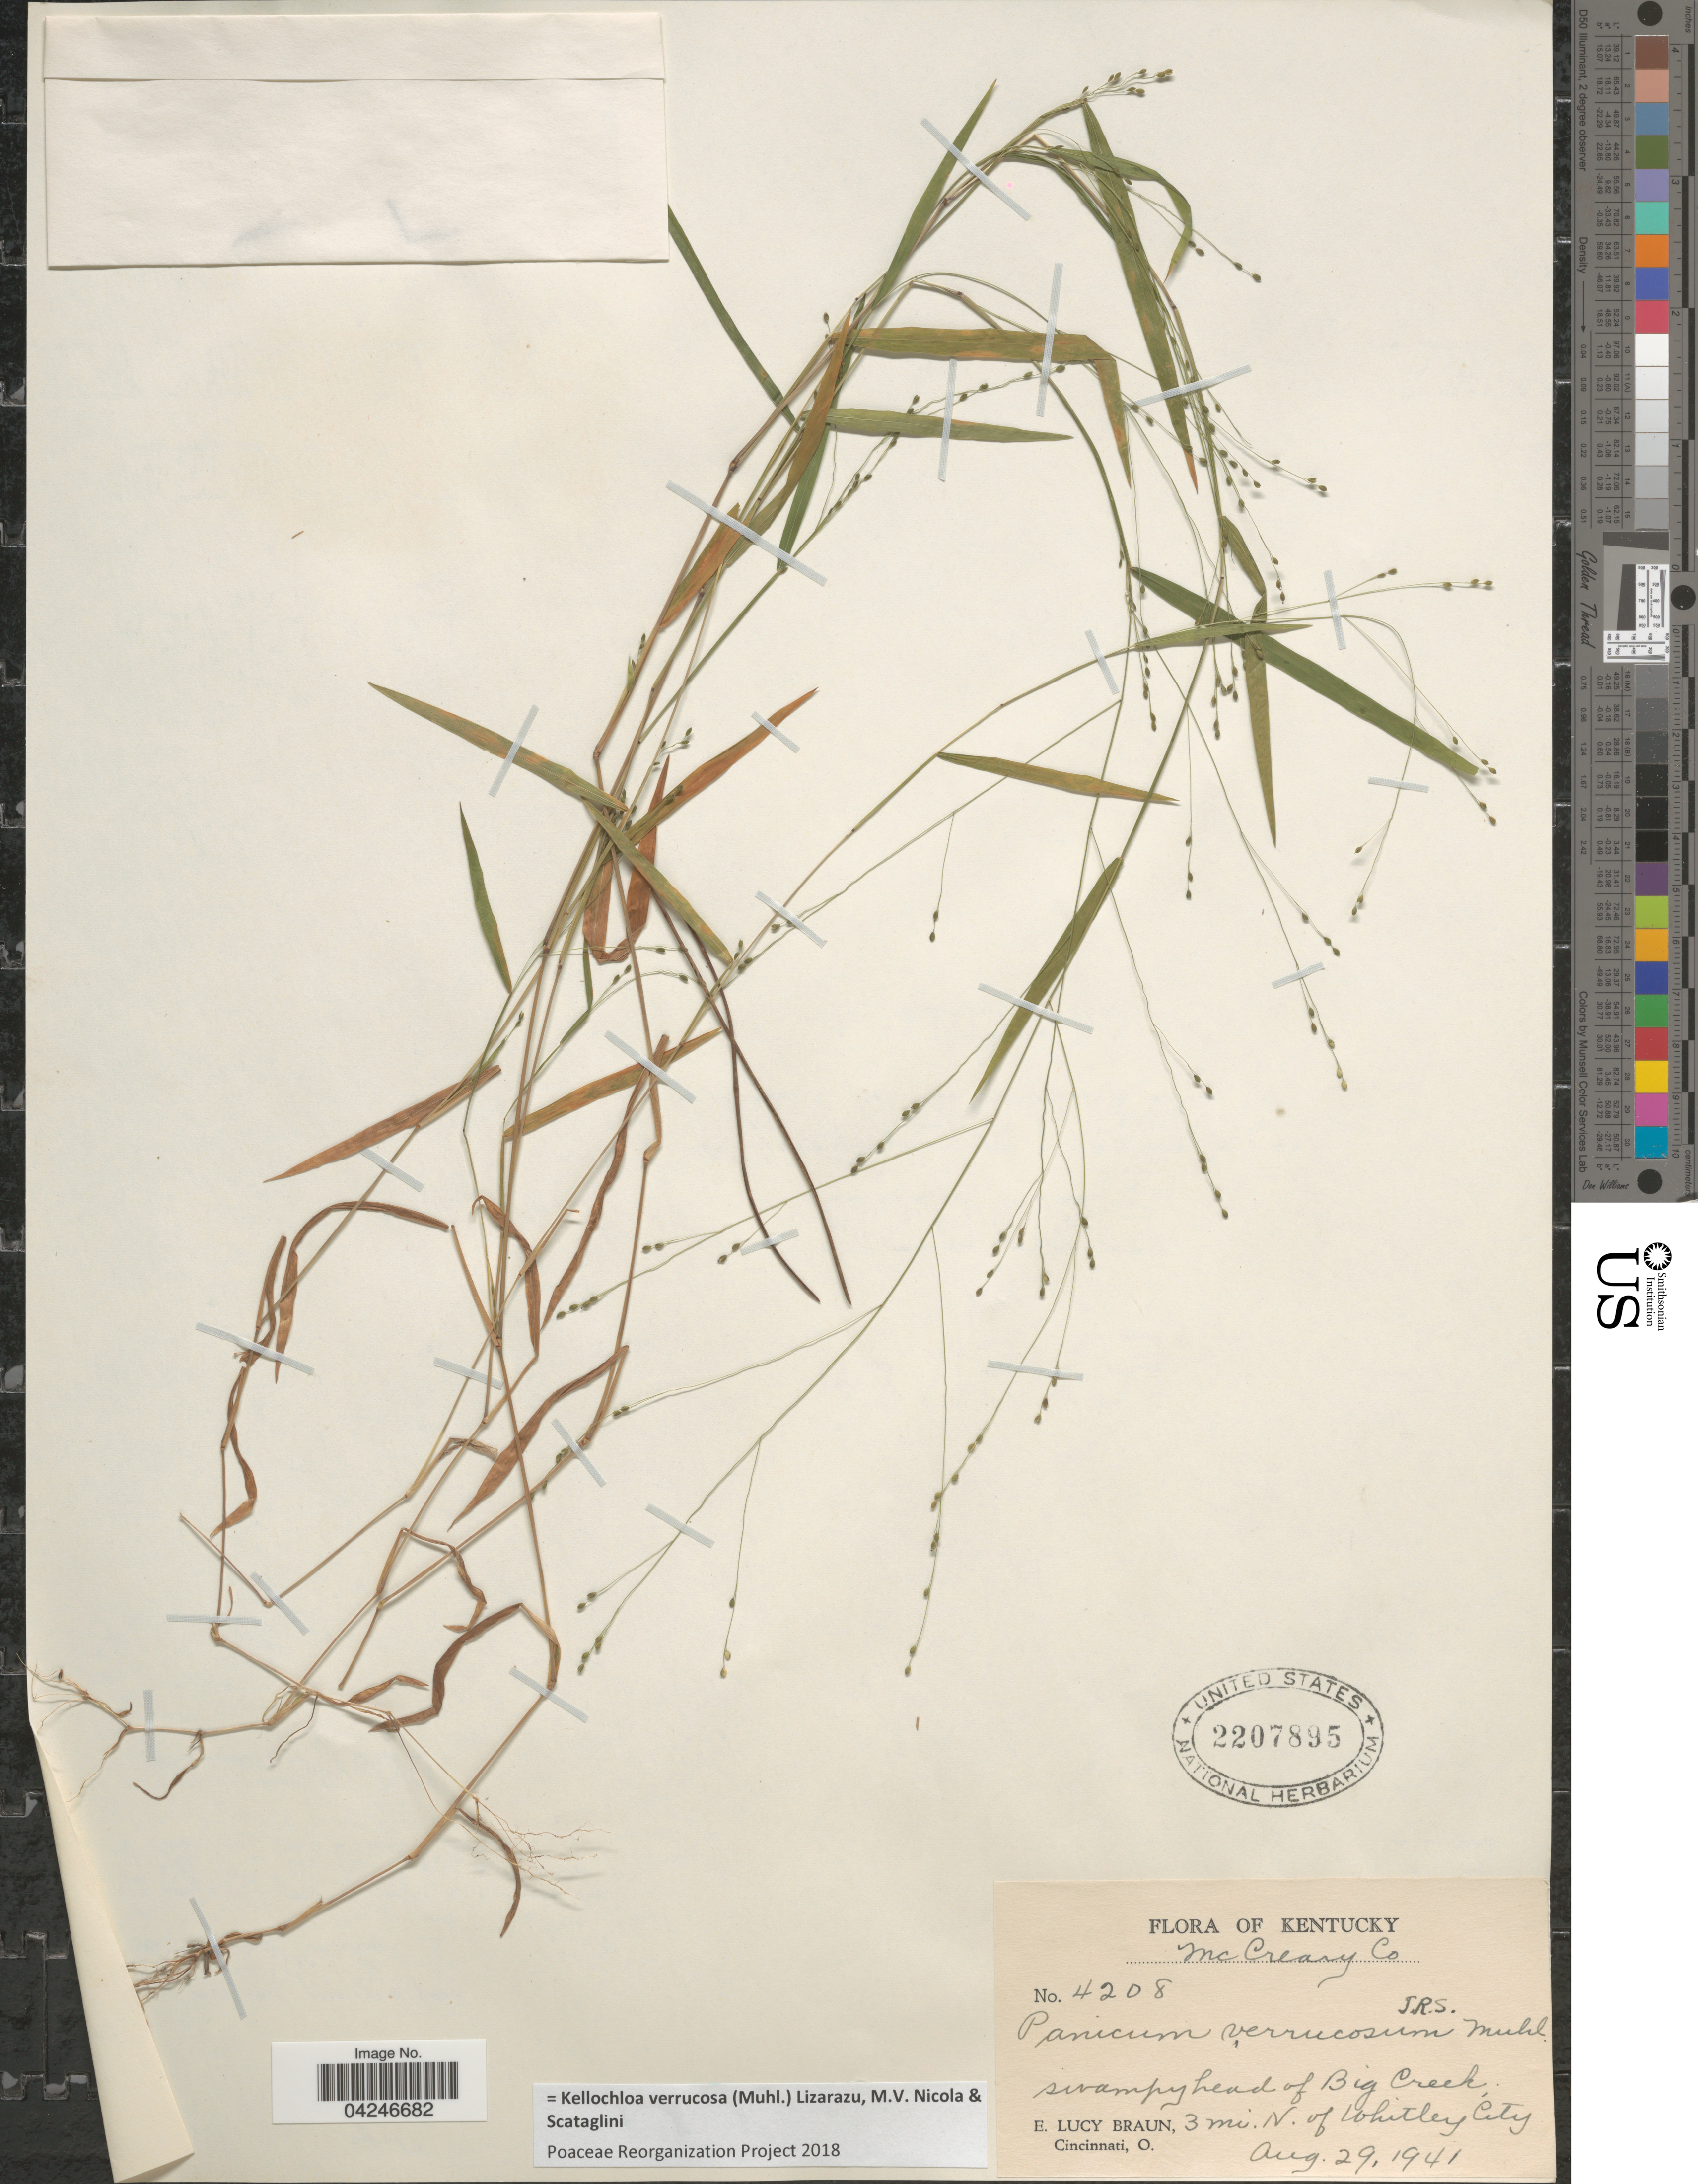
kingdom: Plantae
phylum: Tracheophyta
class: Liliopsida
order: Poales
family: Poaceae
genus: Kellochloa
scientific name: Kellochloa verrucosa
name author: (Muhl.) Lizarazu et al.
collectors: E. L. Braun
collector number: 4208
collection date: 1941-08-29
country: United States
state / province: Kentucky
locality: McCreary Co. Swampy head of Big Creek, 3 mi. N. of Whitley City.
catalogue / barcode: US 2207895